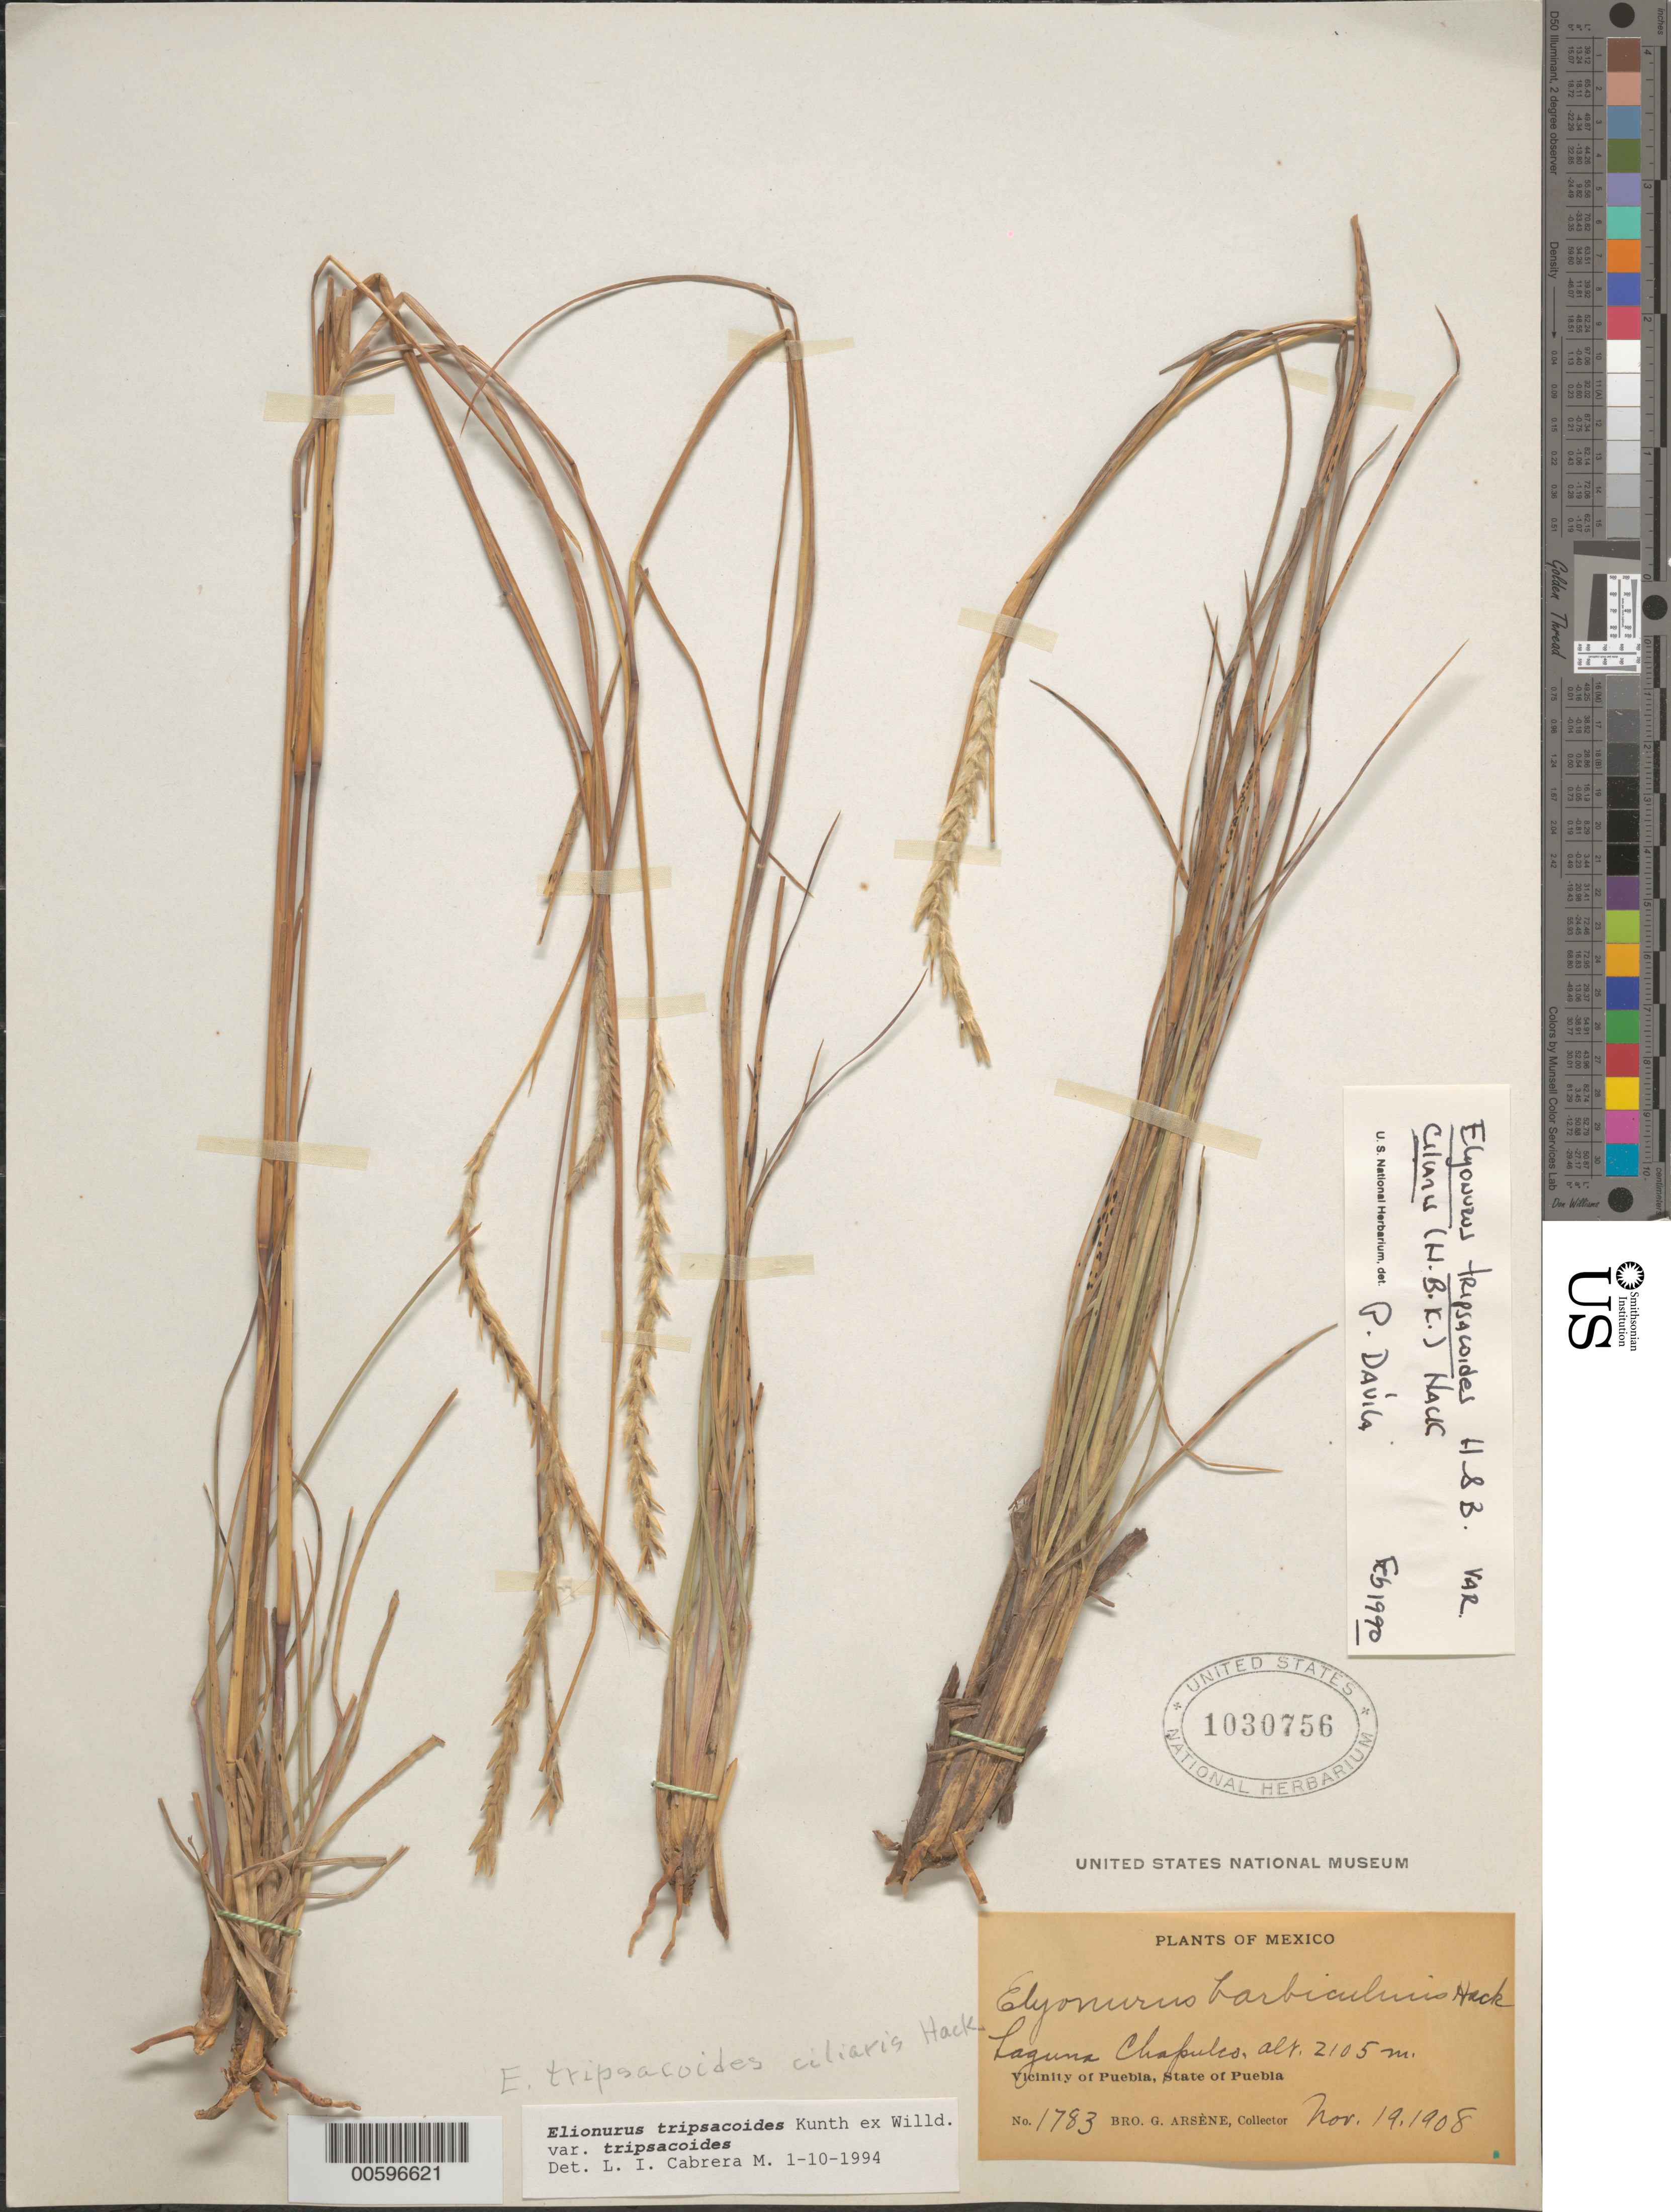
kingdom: Plantae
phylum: Tracheophyta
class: Liliopsida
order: Poales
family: Poaceae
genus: Elionurus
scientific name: Elionurus tripsacoides var. tripsacoides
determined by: Cabrera M., L. I.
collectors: Bro. G. Arsène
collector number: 1783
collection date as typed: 19 Nov 1908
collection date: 1908-11-19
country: Mexico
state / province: Puebla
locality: Laguna Chapulco, Vicinity of Puebla.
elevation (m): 2105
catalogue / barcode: US 1030756